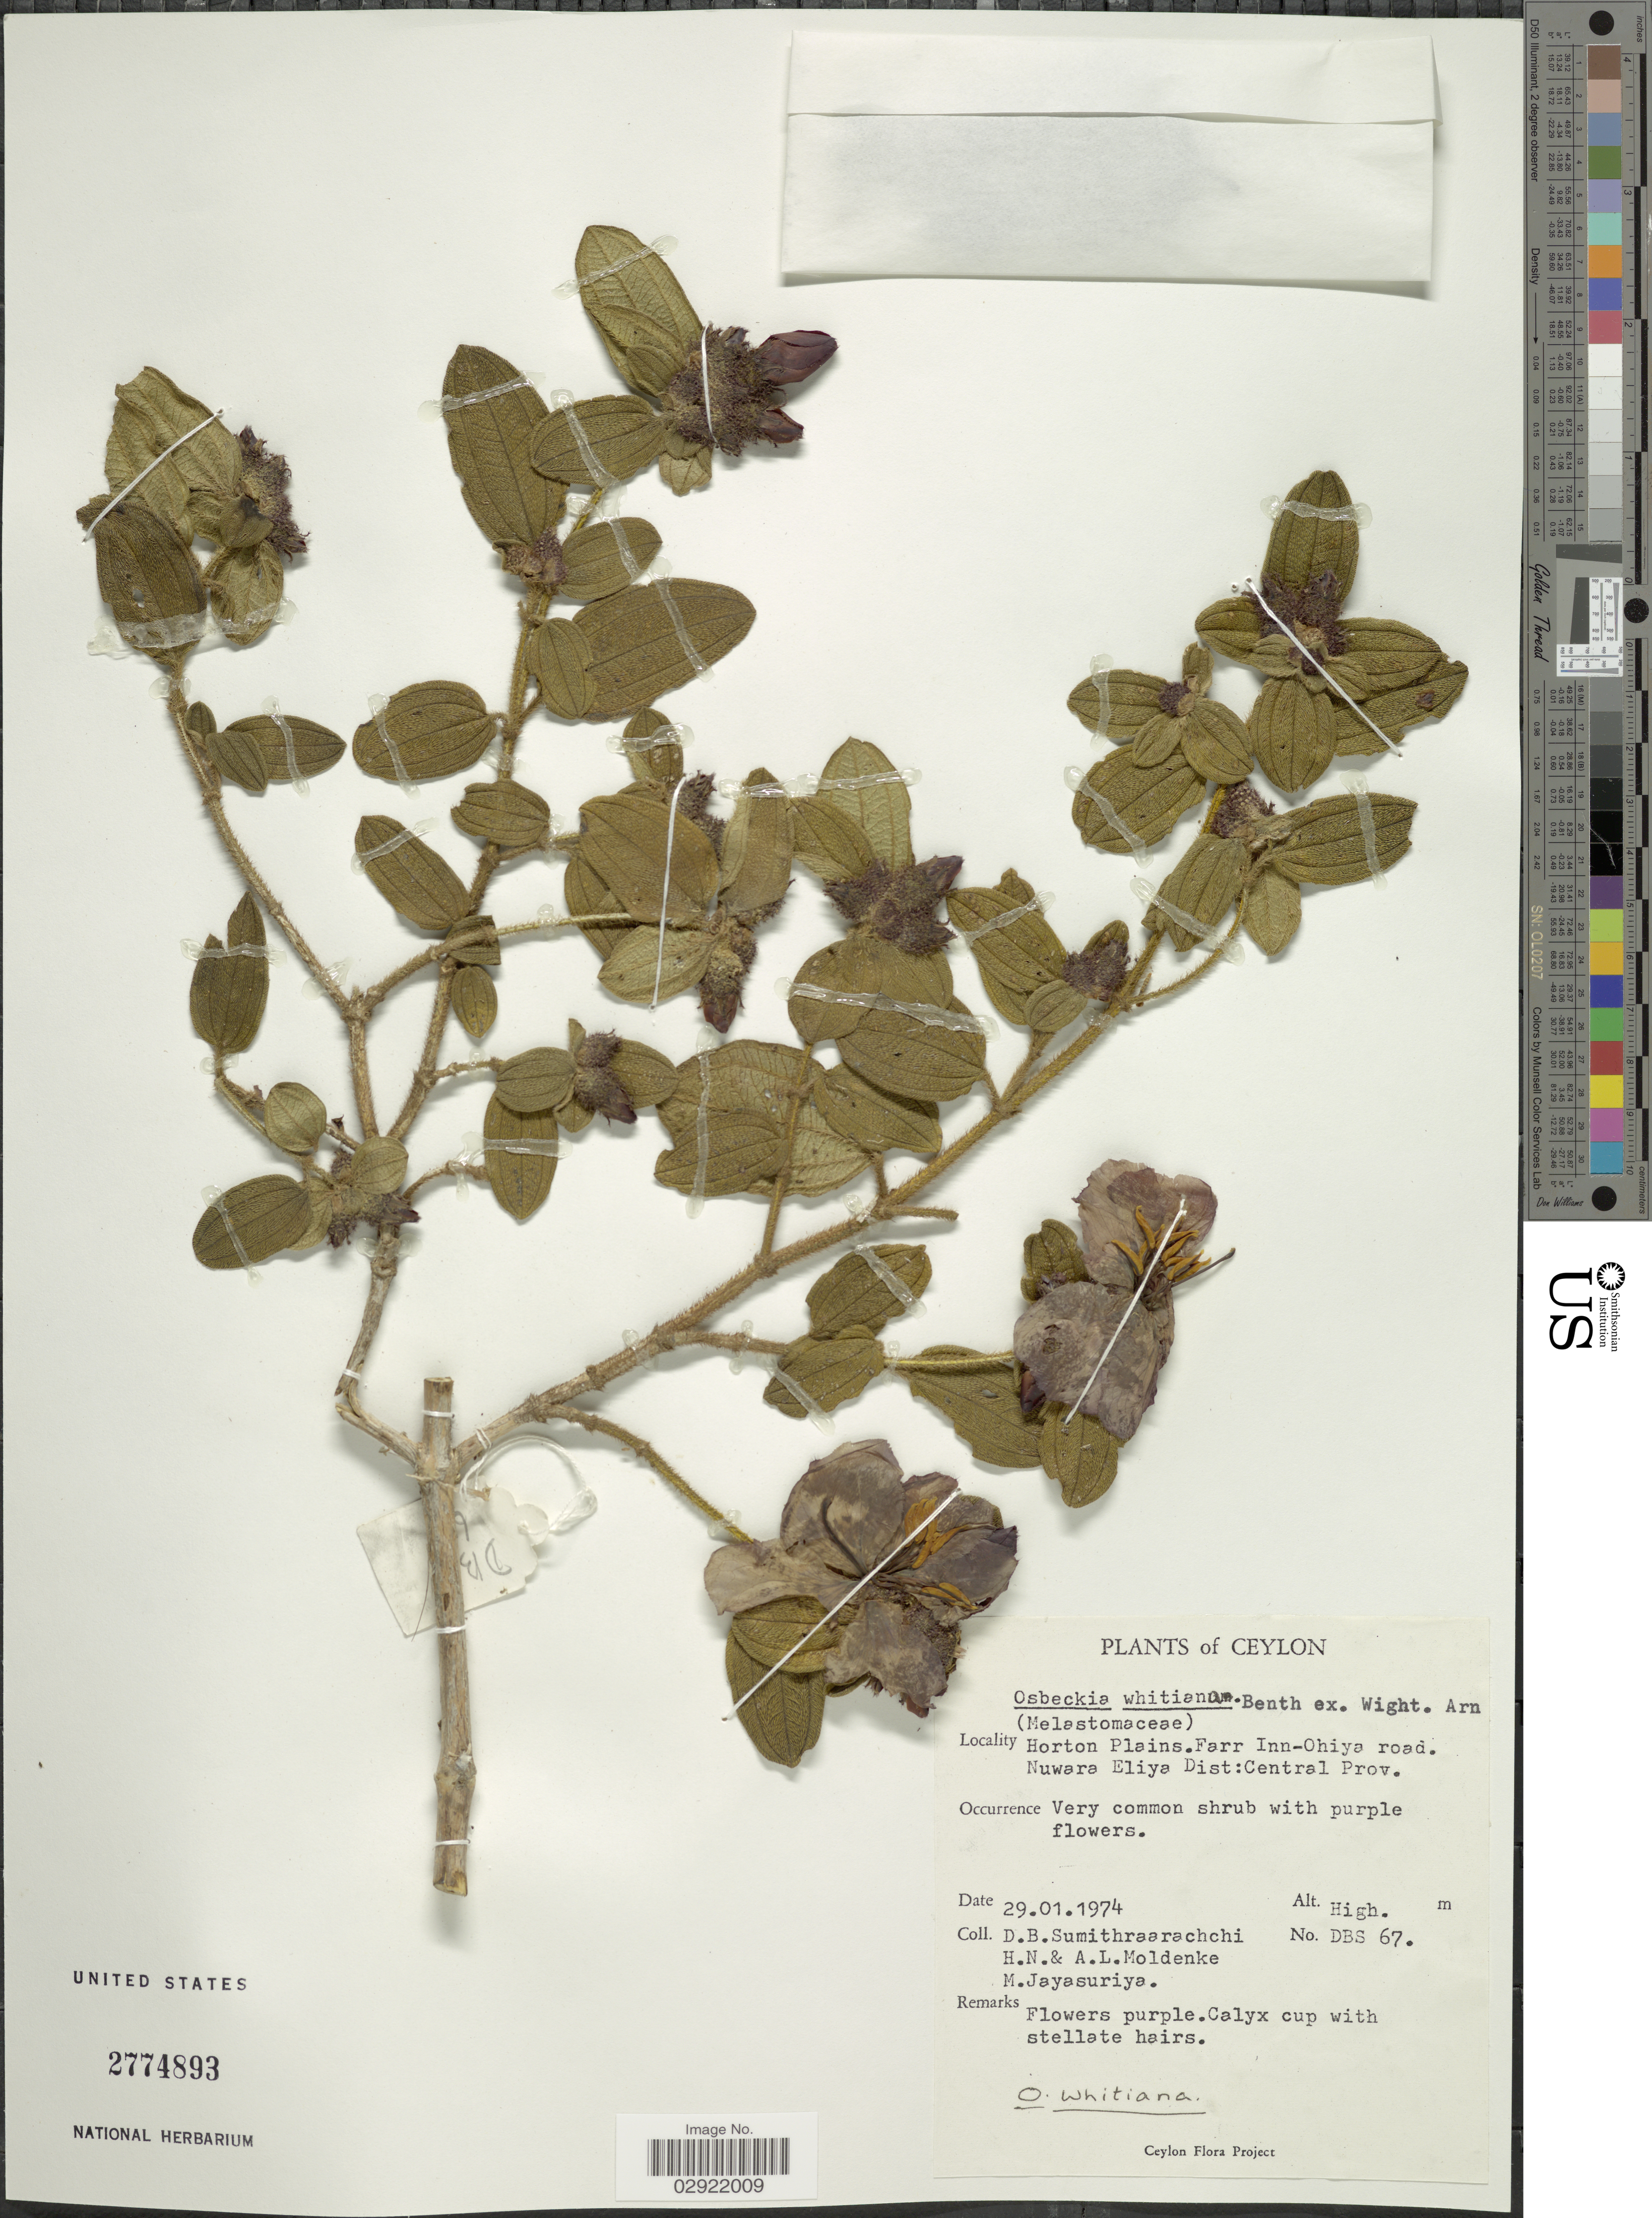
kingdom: Plantae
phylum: Tracheophyta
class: Magnoliopsida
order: Myrtales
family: Melastomataceae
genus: Osbeckia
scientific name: Osbeckia aspera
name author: Blume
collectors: D. B. Sumithraarachchi, H. N. Moldenke, A. L. Moldenke & M. Jayasuriya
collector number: DBS 67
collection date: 1974-01-29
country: Sri Lanka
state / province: Central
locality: Ceylon. Horton Plains. Farr Inn- Ohiya road. Nuwara Eliya Dist.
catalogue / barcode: US 2774893